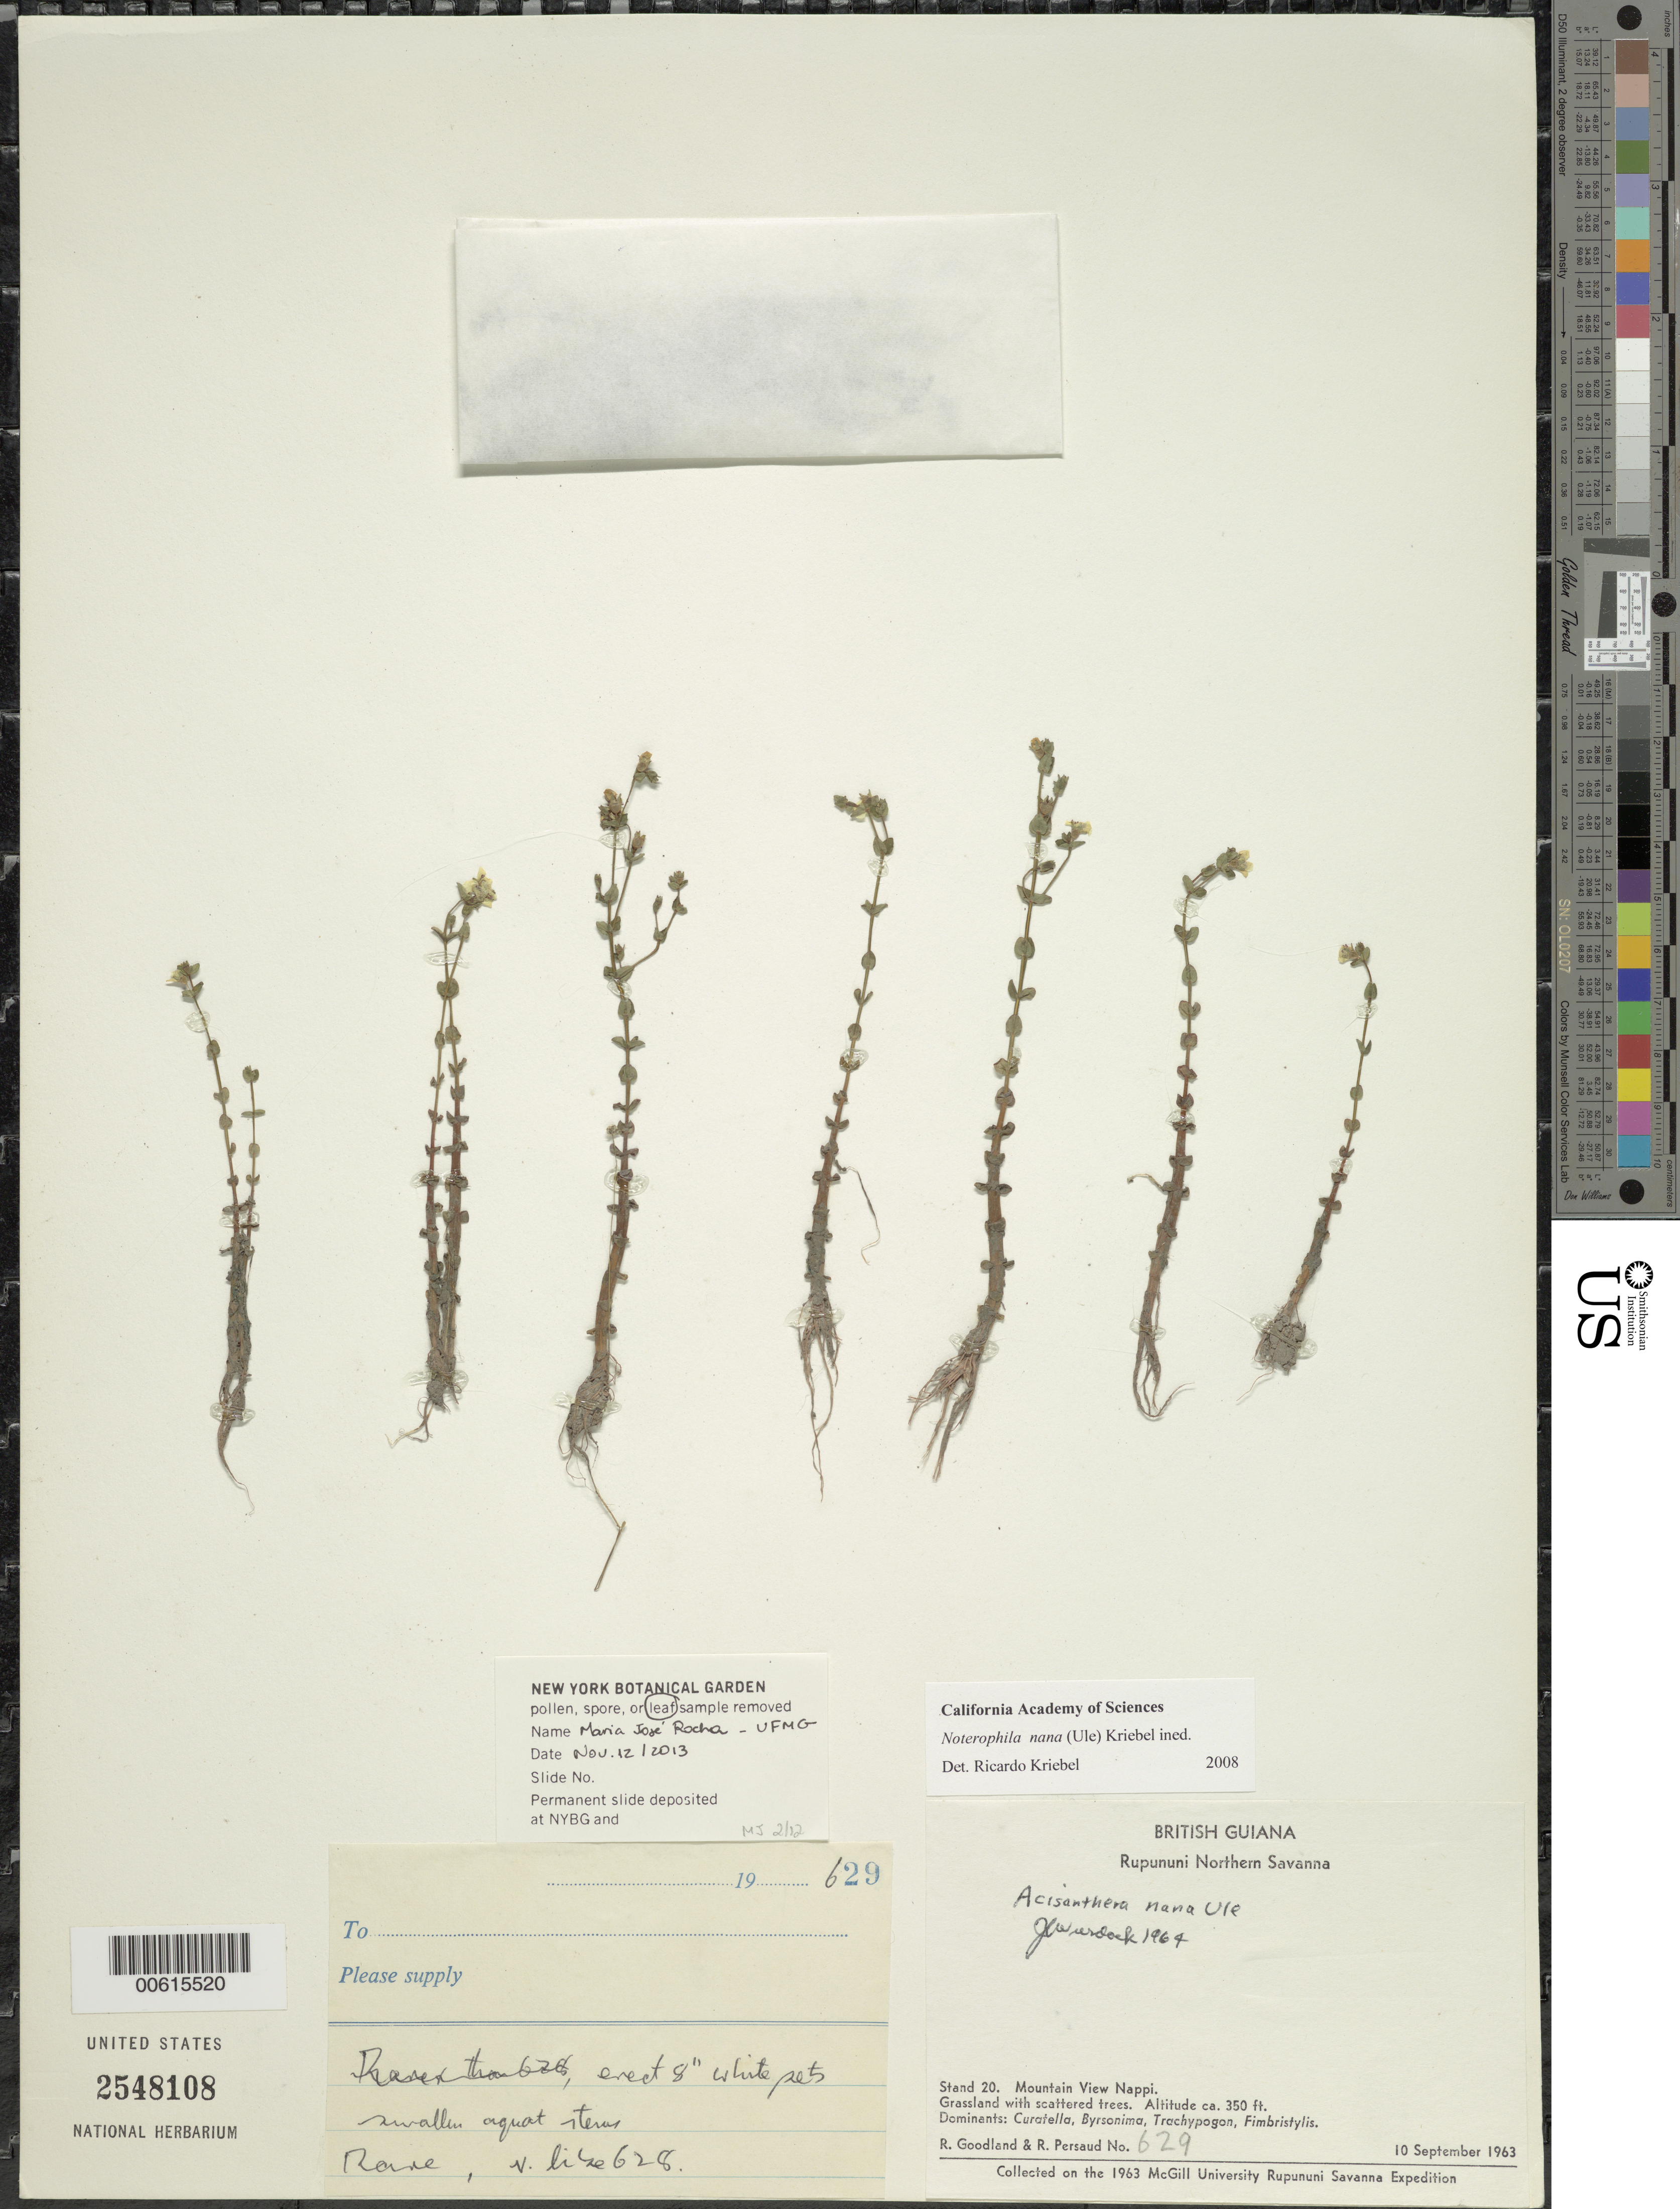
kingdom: Plantae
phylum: Tracheophyta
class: Magnoliopsida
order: Myrtales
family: Melastomataceae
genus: Noterophila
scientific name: Noterophila nana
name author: (Ule) Kriebel & M.J. Rocha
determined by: Nunes da Silva, Diego, (RB), Jardim Botanico do Rio de Janeiro - Herbario (BRAZIL)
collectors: R. Goodland & R. Persaud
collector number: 629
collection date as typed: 10-Sep-63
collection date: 1963-09-10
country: Guyana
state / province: U. Takutu-U. Essequibo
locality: Rupununi Northern Savanna, Mountain View, Nappi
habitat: Grassland with scattered trees. Dominants: Curatella, Byrsonima, Trachypogon, Fimbristylis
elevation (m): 107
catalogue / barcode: US 2548108